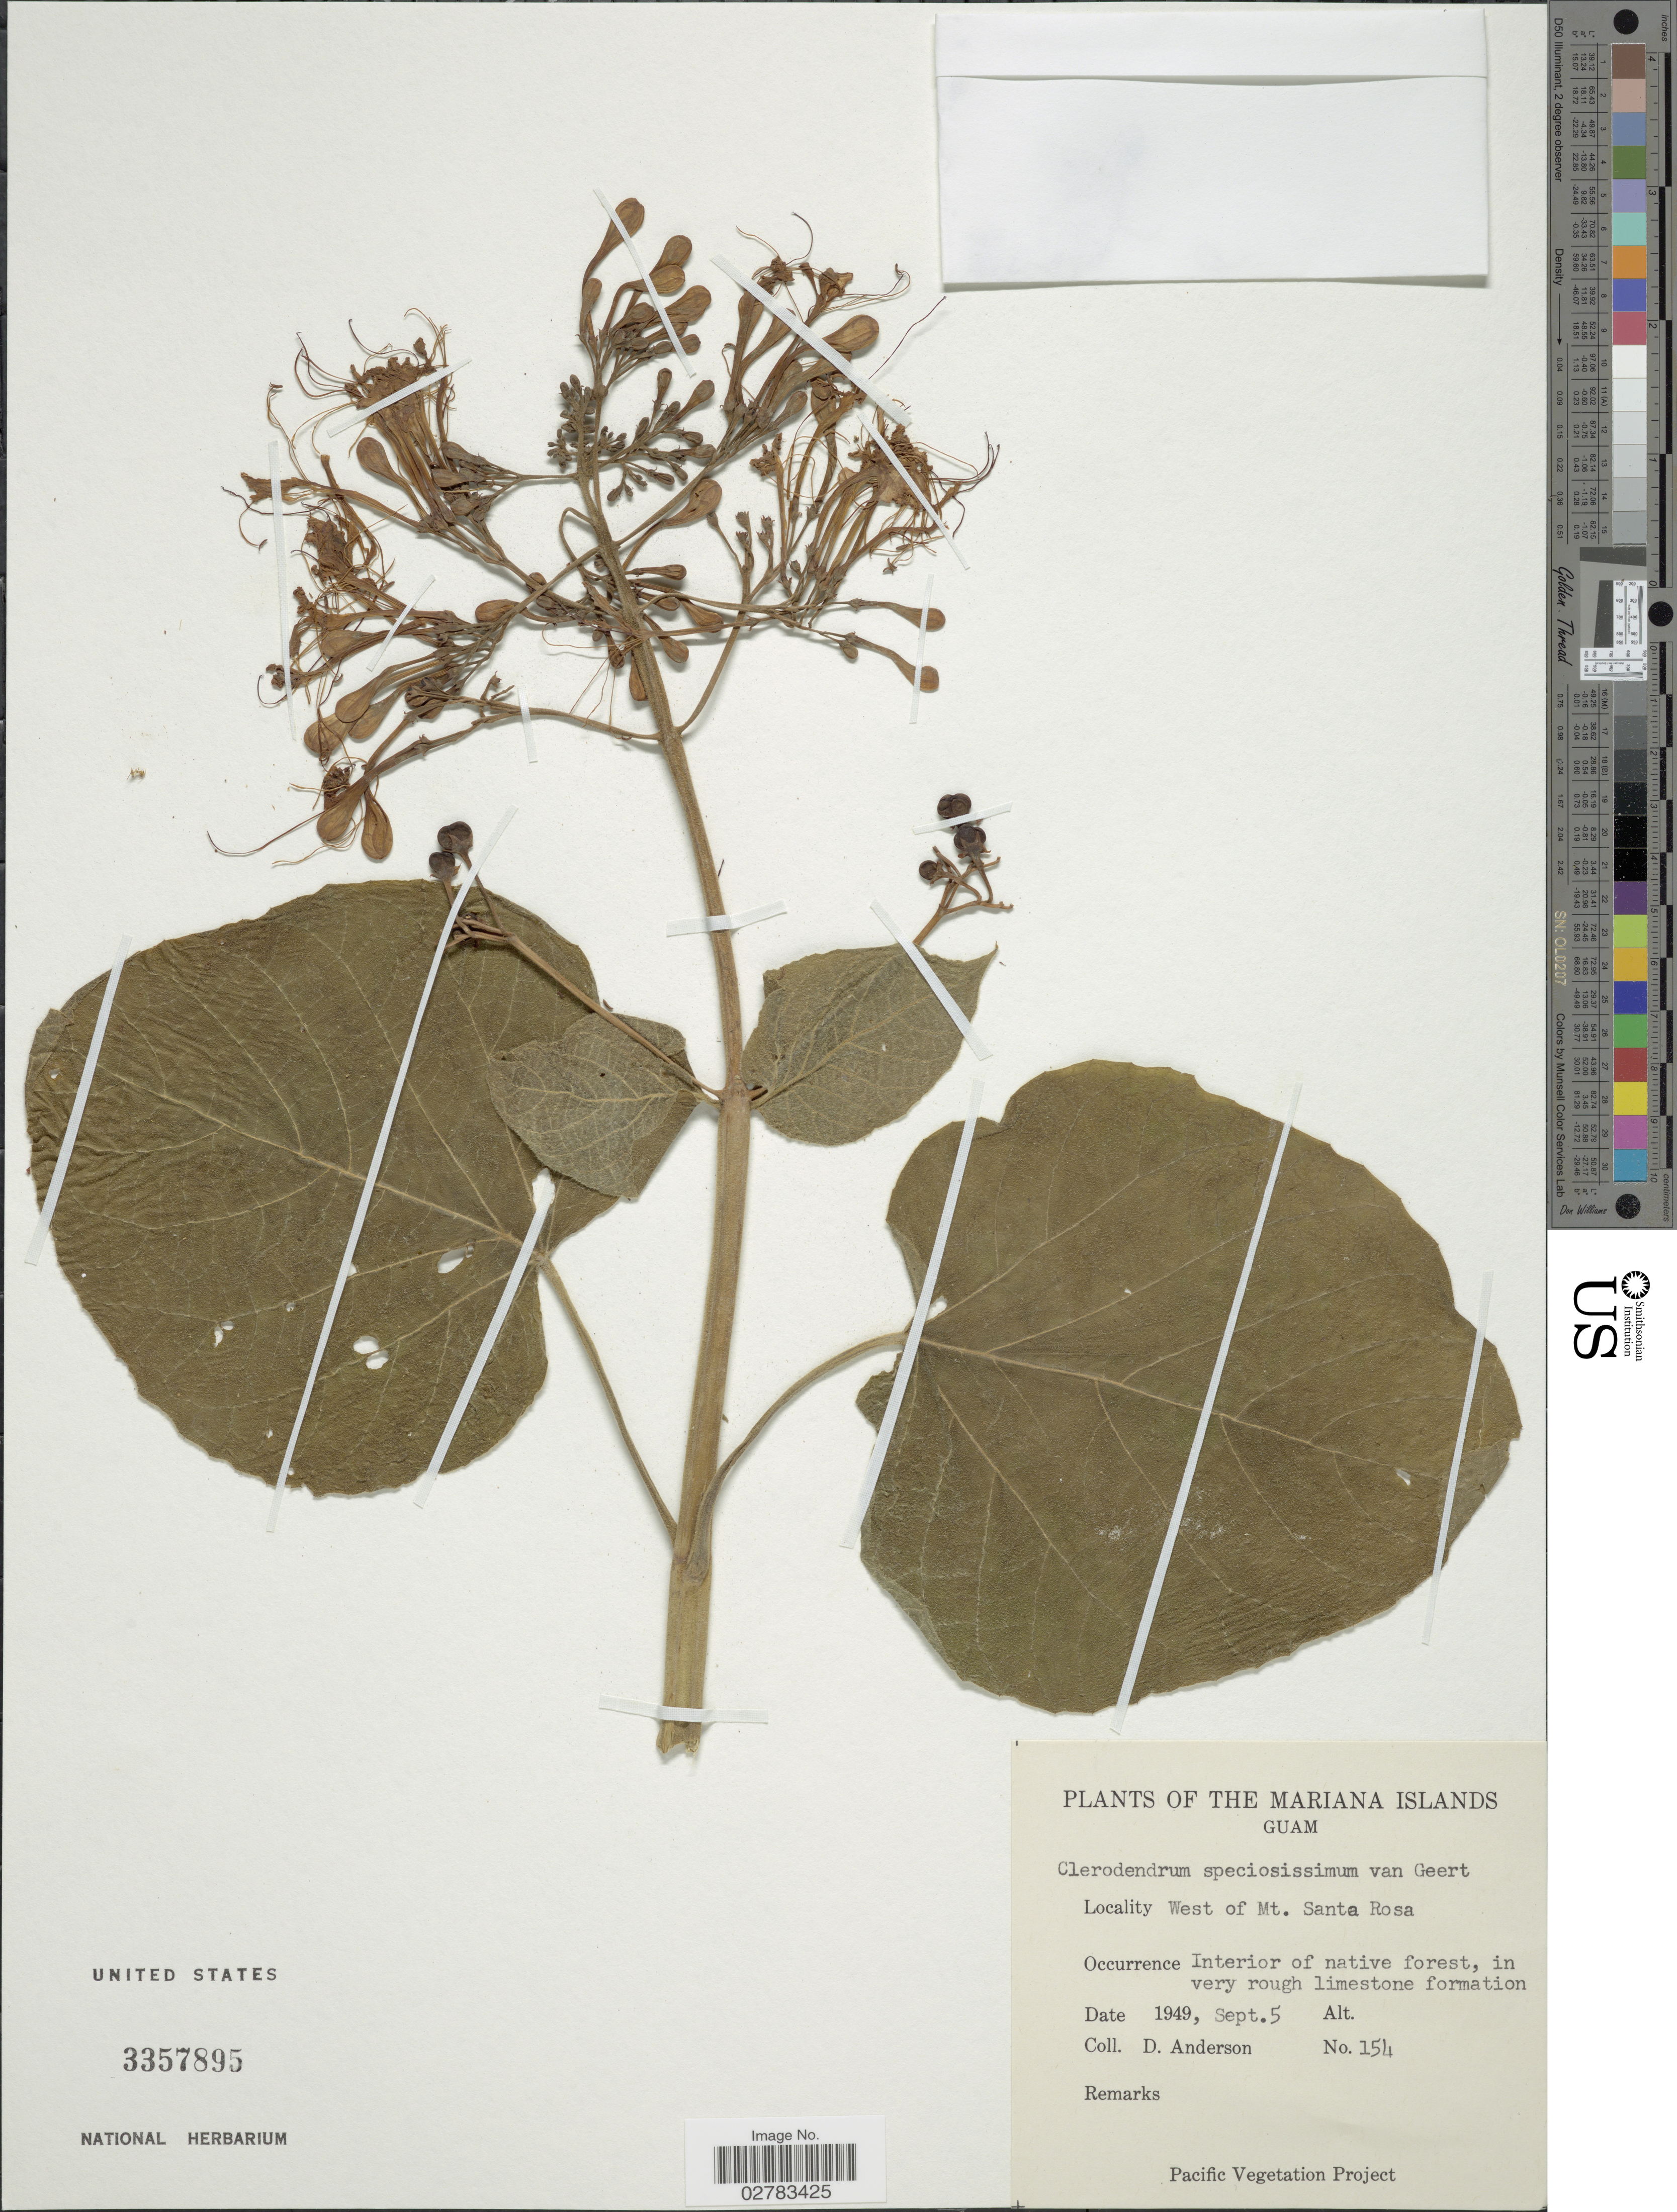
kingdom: Plantae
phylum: Tracheophyta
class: Magnoliopsida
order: Lamiales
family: Lamiaceae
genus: Clerodendrum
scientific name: Clerodendrum speciosissimum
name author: Drapiez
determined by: Wagner, W. L., (BOT), Smithsonian Institution - National Museum of Natural History (UNITED STATES)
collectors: D. Anderson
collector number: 154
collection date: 1949-09-05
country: Guam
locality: The Marianas Islands, Guam, West of Mt. Santa Rosa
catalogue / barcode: US 3357895